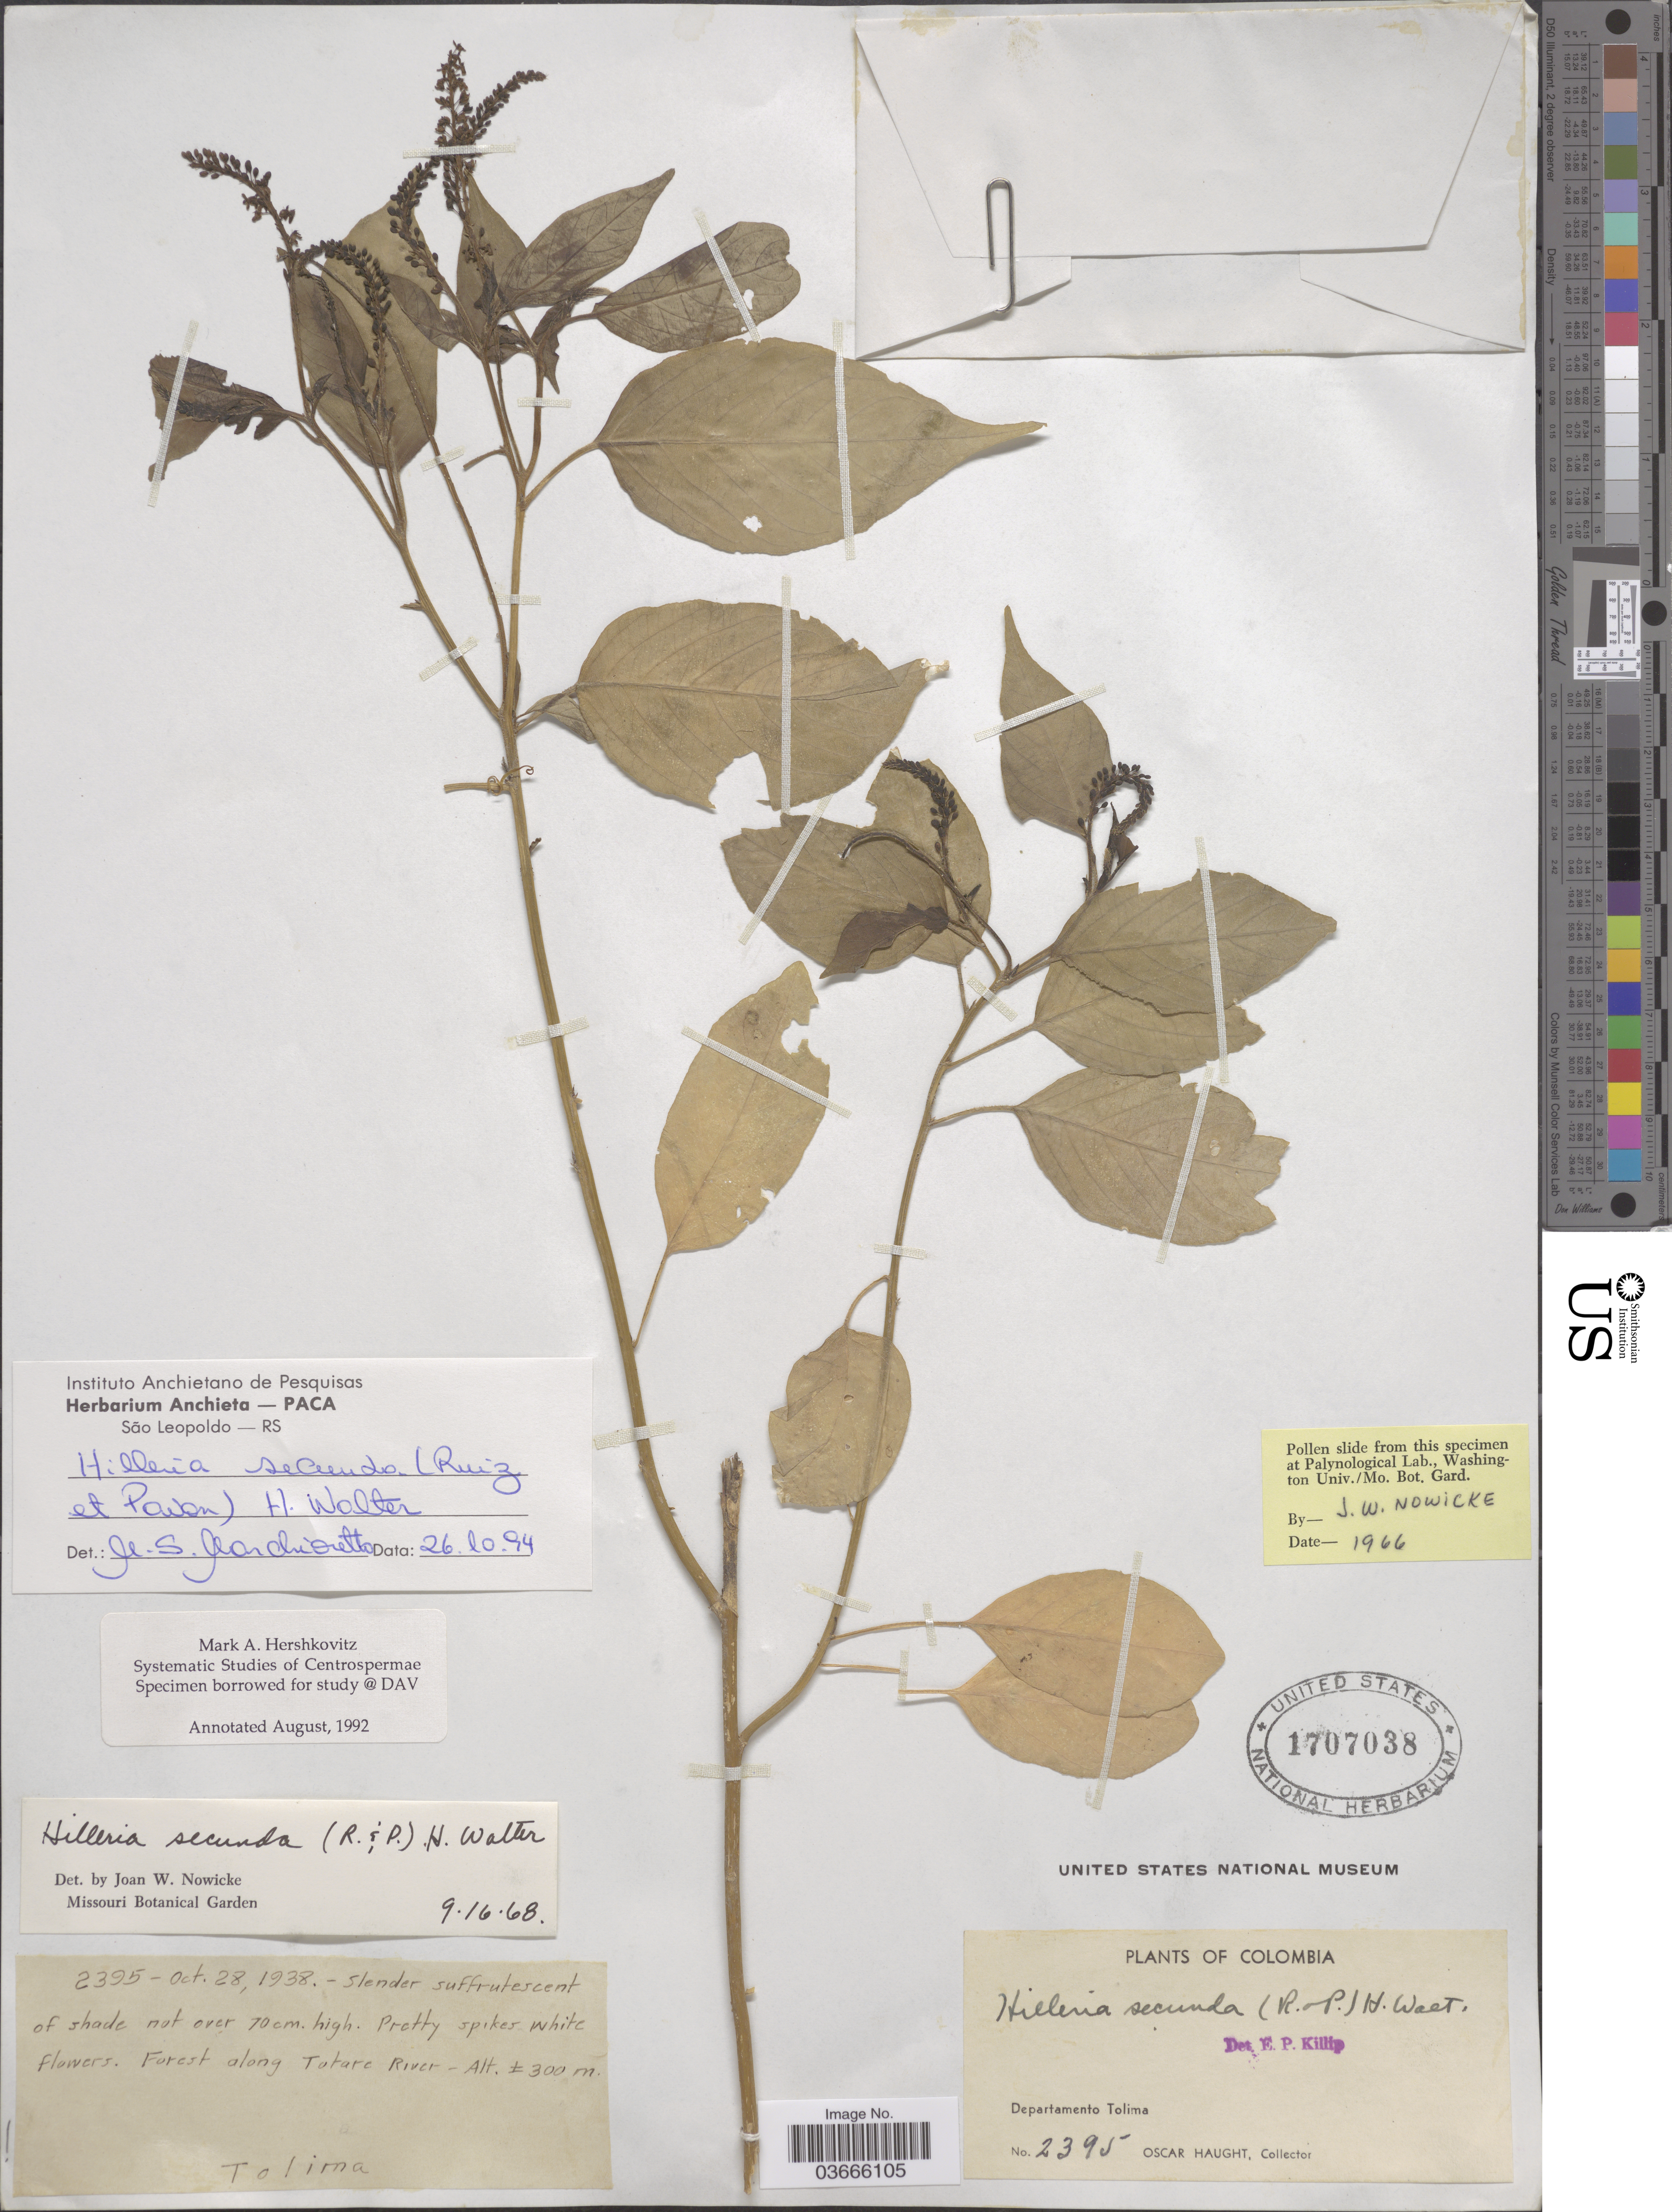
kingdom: Plantae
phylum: Tracheophyta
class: Magnoliopsida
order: Caryophyllales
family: Phytolaccaceae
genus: Hilleria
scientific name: Hilleria secunda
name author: (Ruiz & Pav.) H. Walter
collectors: O. L. Haught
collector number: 2395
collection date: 1938-10-28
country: Colombia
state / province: Tolima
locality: Forest along Totare River. Departamento Tolima.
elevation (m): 300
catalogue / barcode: US 1707038